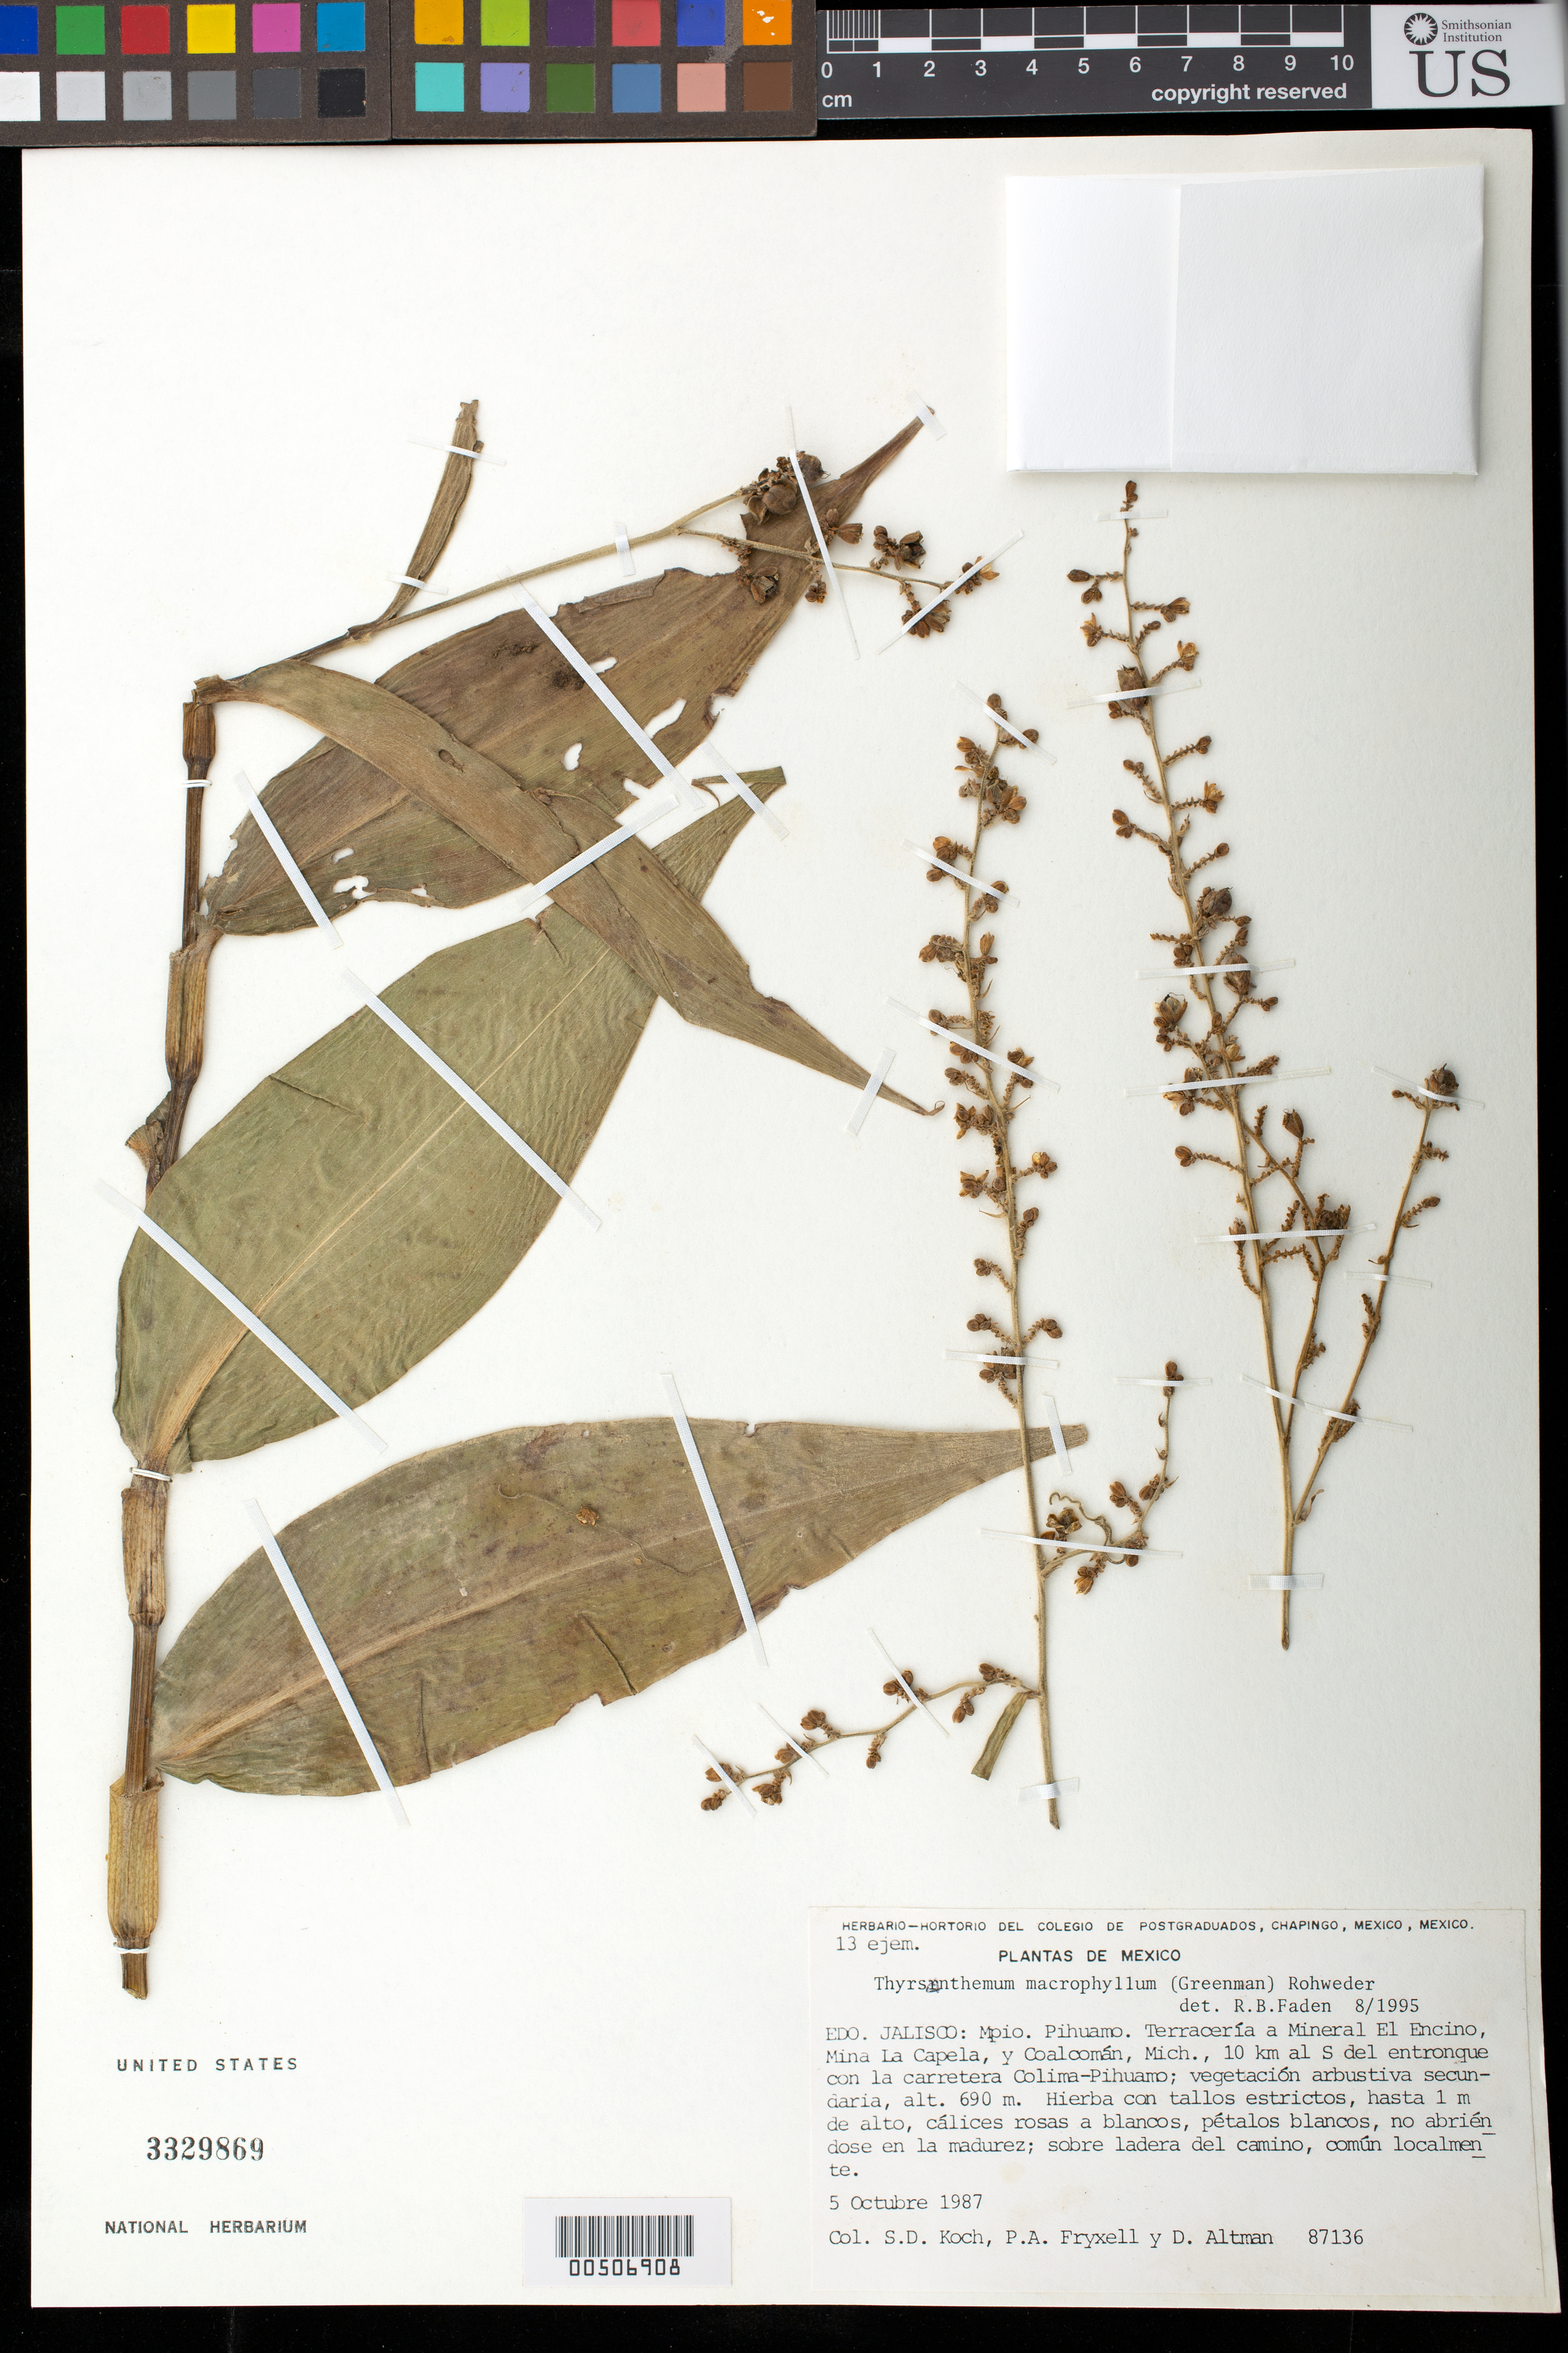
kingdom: Plantae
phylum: Tracheophyta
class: Liliopsida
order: Commelinales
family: Commelinaceae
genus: Thyrsanthemum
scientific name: Thyrsanthemum macrophyllum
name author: (Greenm.) Rohw.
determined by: Faden, Robert B., (US), Smithsonian Institution - National Museum of Natural History (UNITED STATES)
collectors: S. D. Koch, P. A. Fryxell & D. Altman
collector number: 87136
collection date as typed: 05 Oct 1987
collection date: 1987-10-05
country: Mexico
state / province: Jalisco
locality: Pihuamo, El Encino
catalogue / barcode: US 3329869